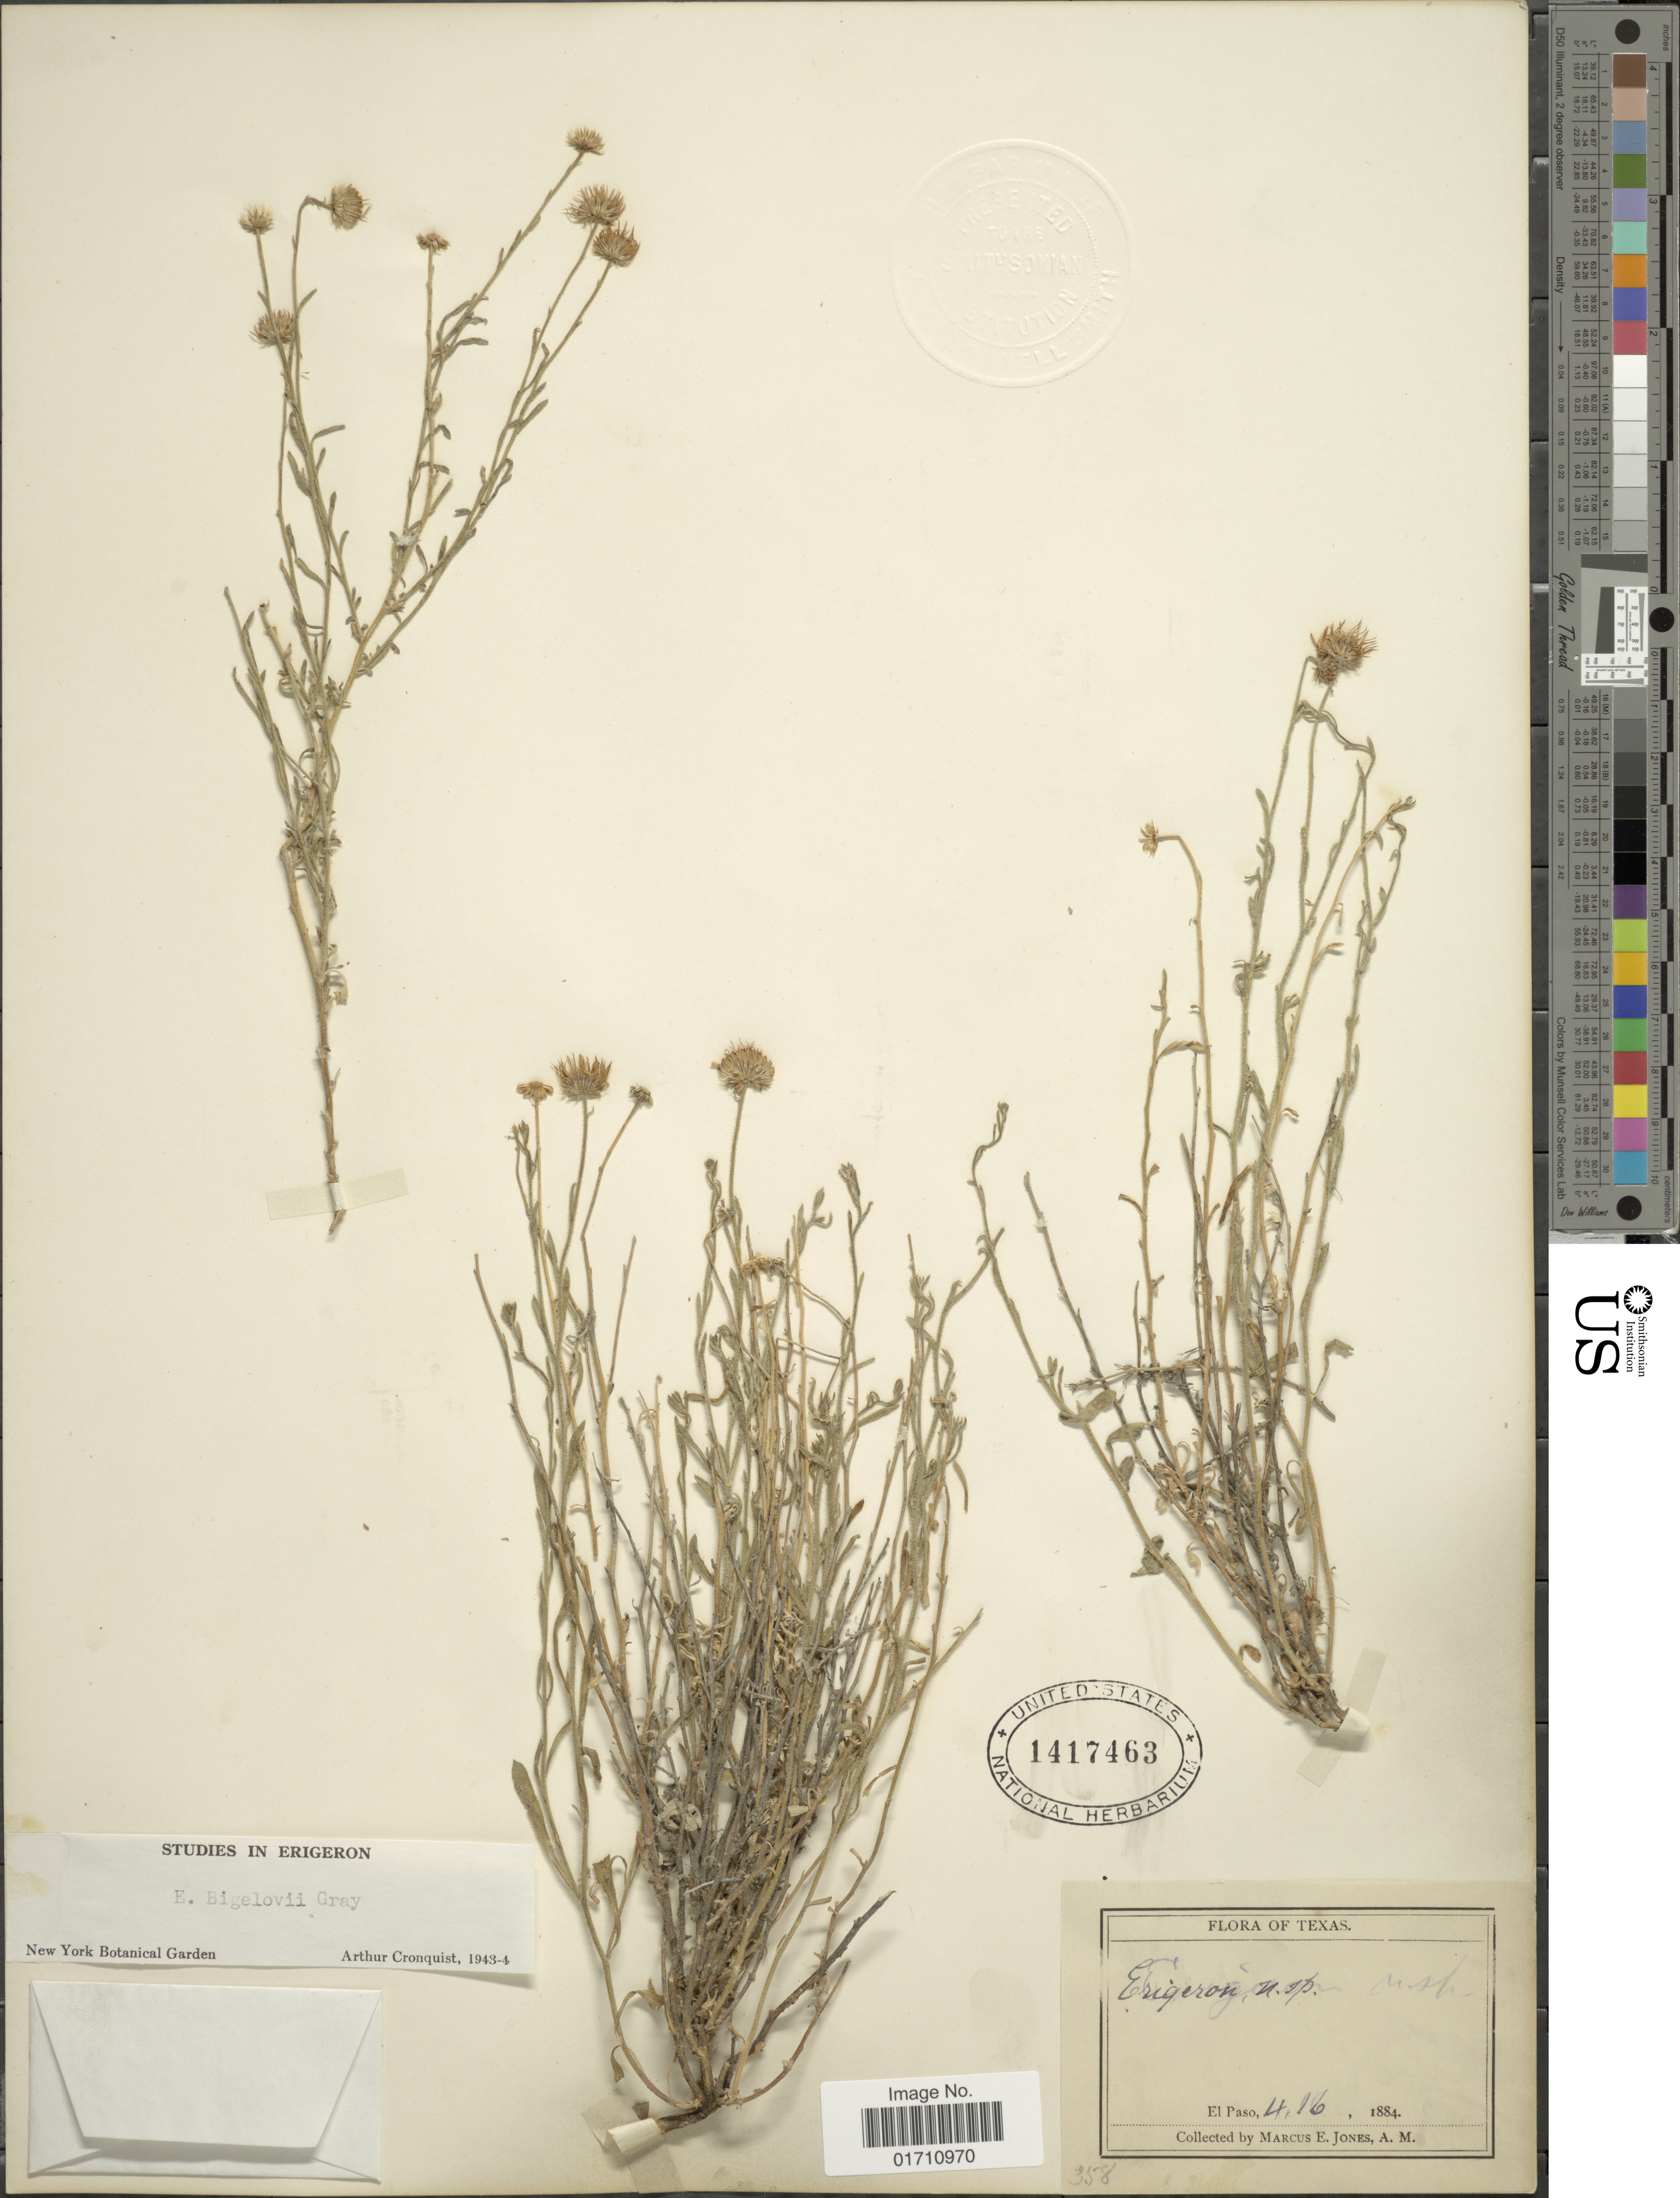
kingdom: Plantae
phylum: Tracheophyta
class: Magnoliopsida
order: Asterales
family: Asteraceae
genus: Erigeron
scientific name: Erigeron bigelovii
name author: A. Gray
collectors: M. E. Jones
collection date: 1884-04-16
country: United States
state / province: Texas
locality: El Paso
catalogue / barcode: US 1417463